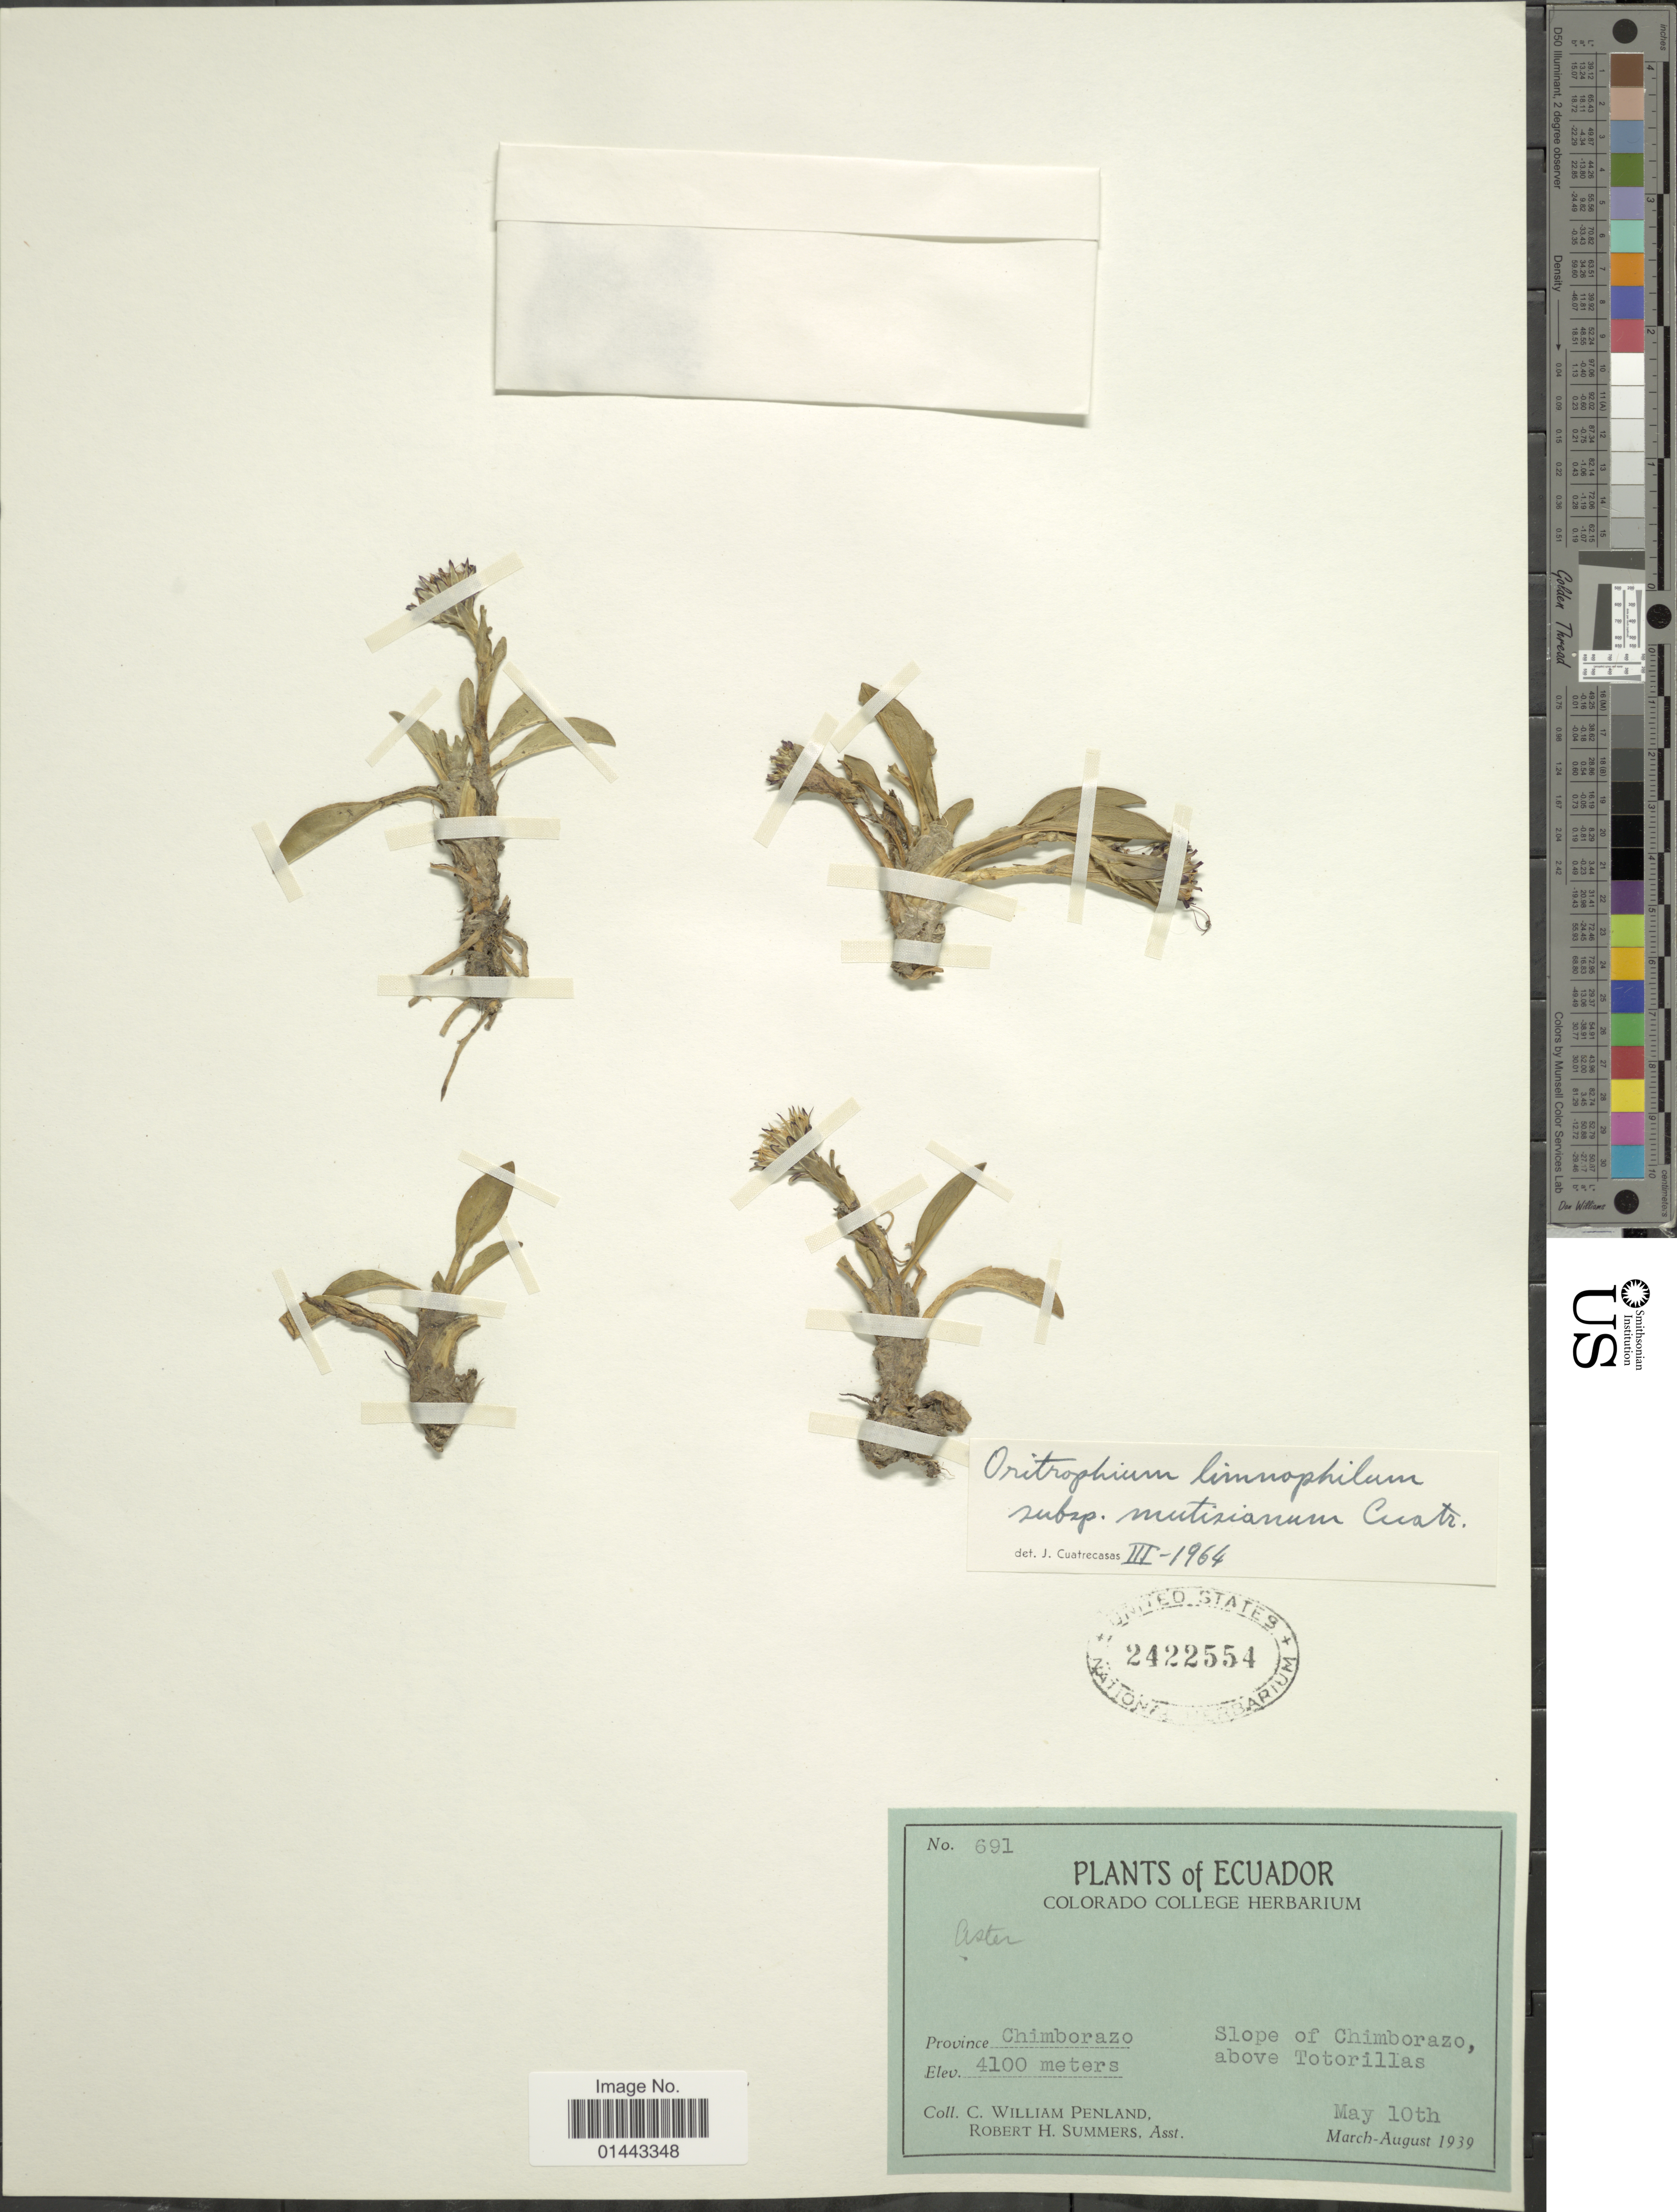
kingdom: Plantae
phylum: Tracheophyta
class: Magnoliopsida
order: Asterales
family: Asteraceae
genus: Oritrophium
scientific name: Oritrophium limnophilum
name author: (Sch. Bip.) Cuatrec.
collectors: C. W. Penland & R. Summers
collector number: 691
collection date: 1939-05-10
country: Ecuador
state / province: Chimborazo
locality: Slope of Chimborazo, above Totorillas.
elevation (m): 4100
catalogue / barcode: US 2422554